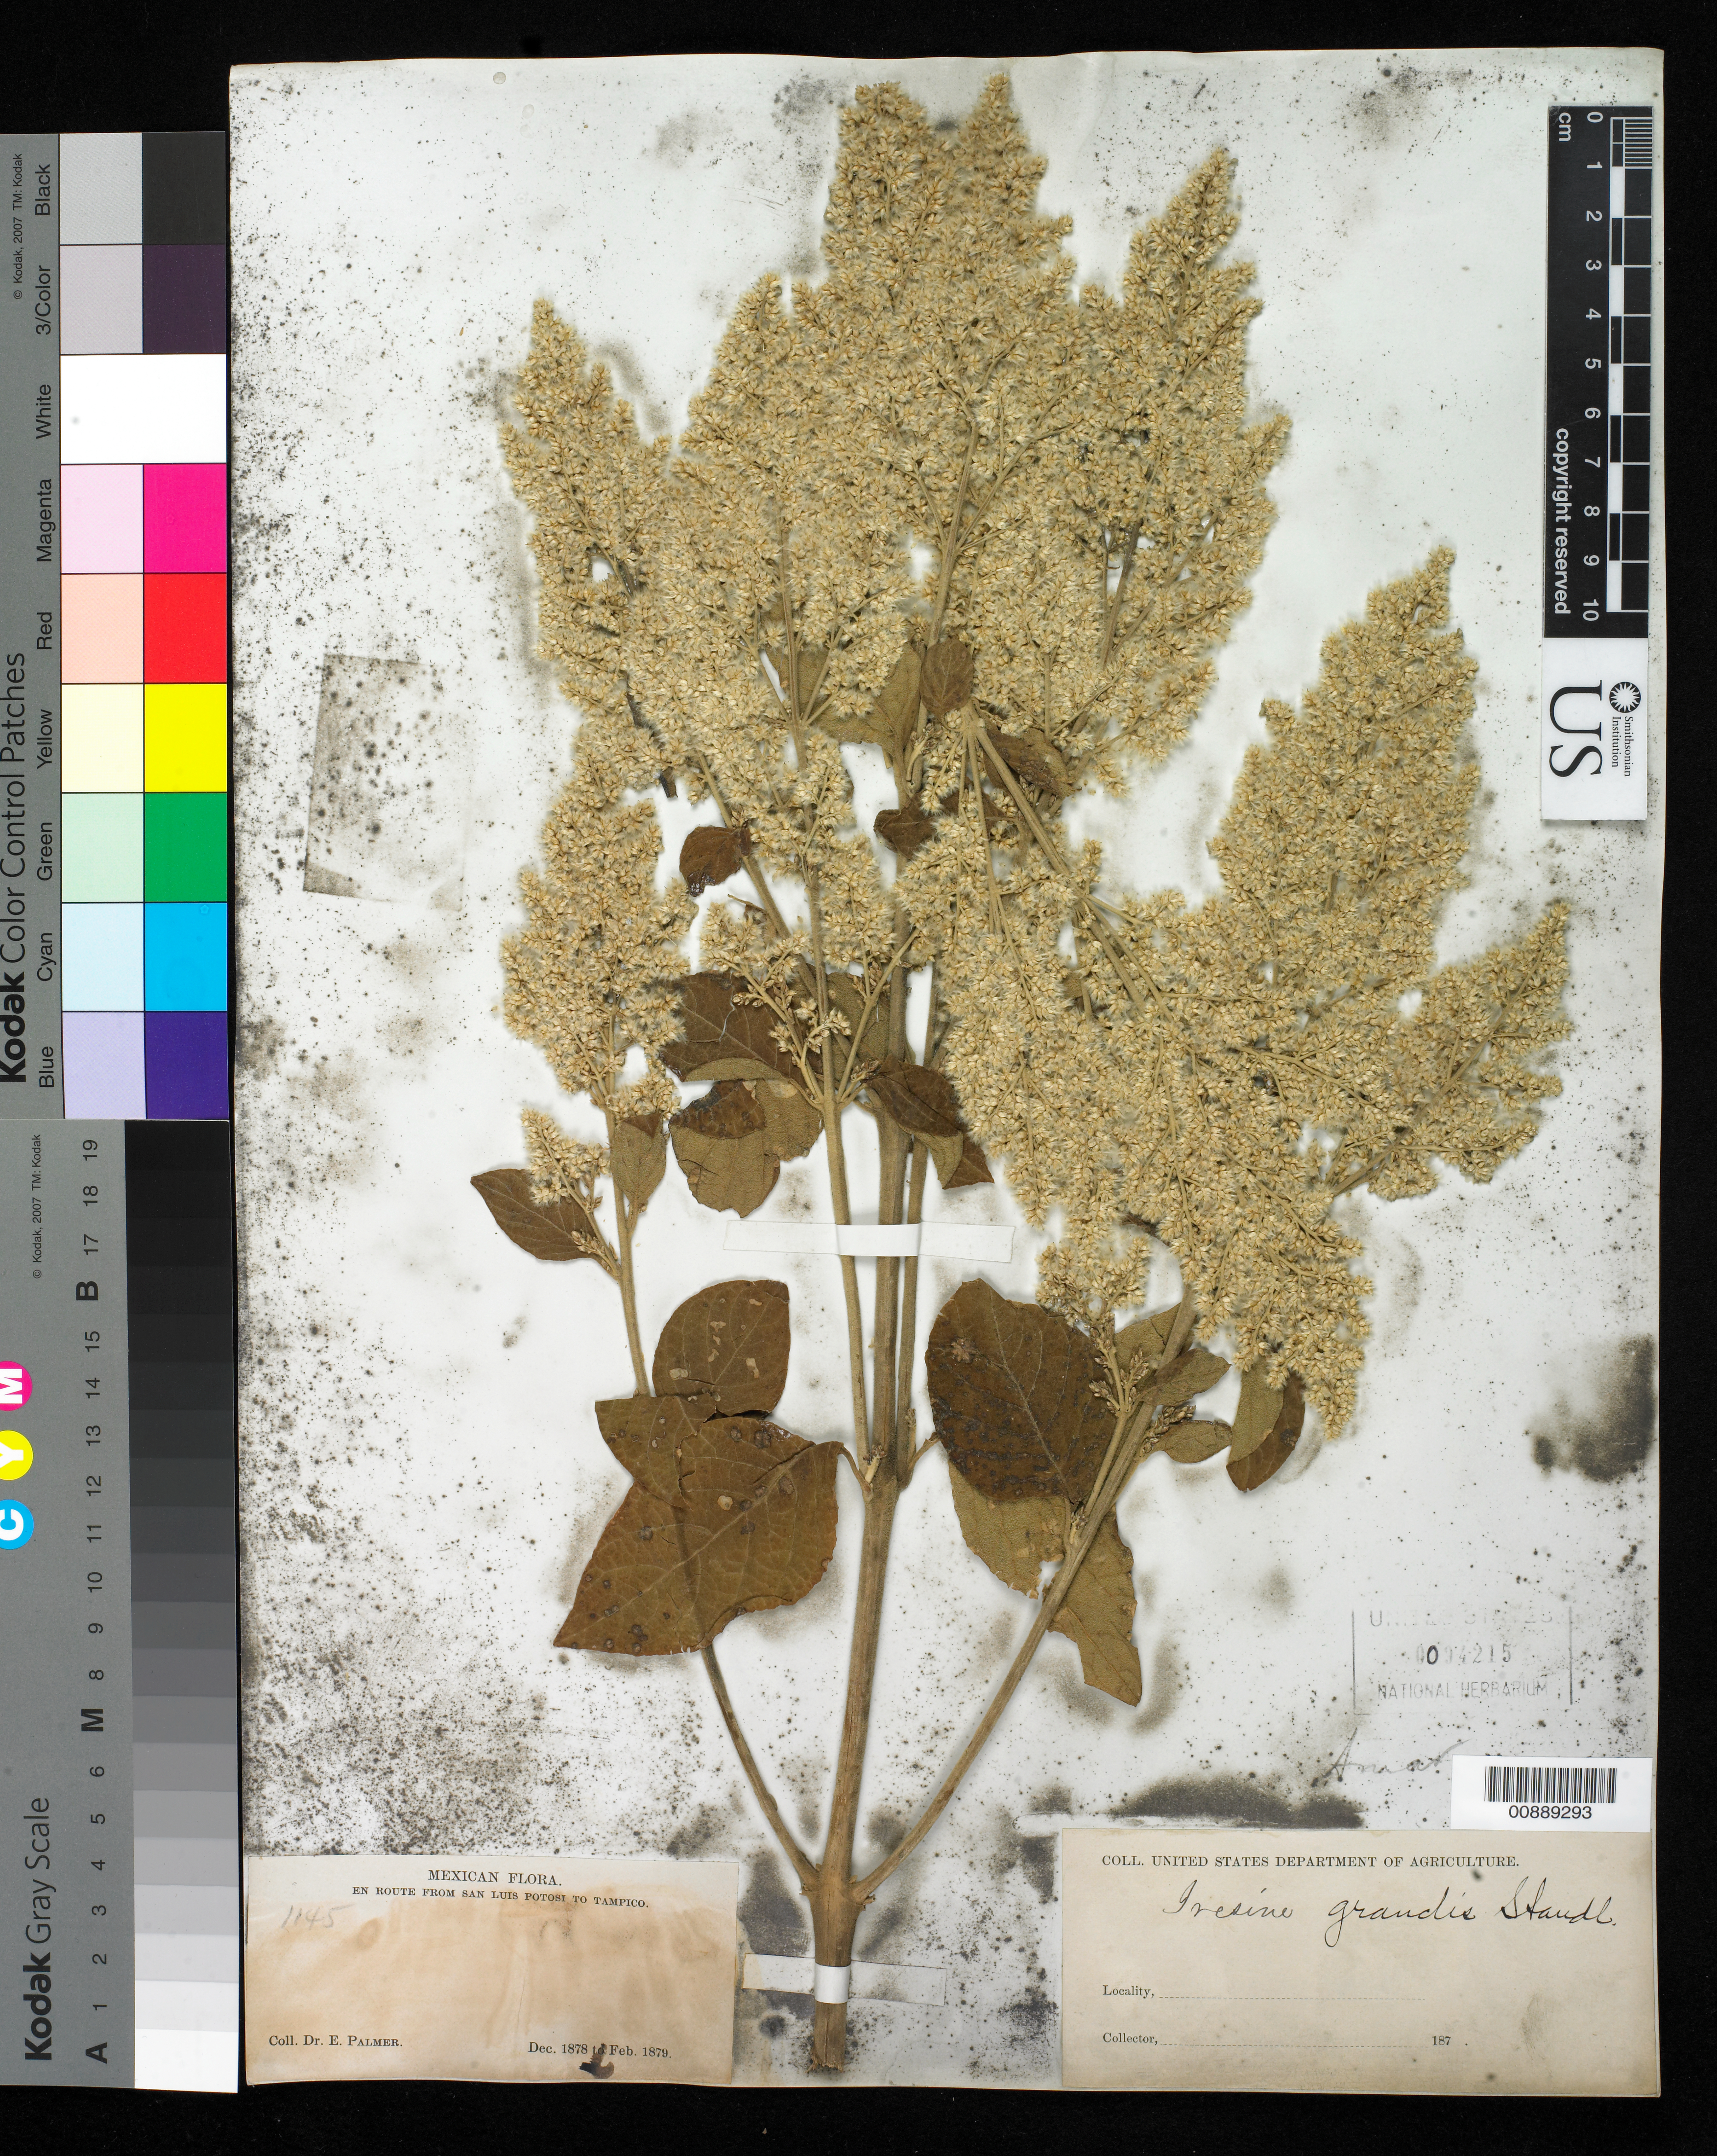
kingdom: Plantae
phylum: Tracheophyta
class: Magnoliopsida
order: Caryophyllales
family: Amaranthaceae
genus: Iresine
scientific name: Iresine grandis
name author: Standl.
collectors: E. Palmer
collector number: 1145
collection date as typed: Dec 1878 to -- Feb 1879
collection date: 1878-12/1879-02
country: Mexico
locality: En route from San Luis Potosí to Tampico, Tamaulipas.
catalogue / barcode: US 94215